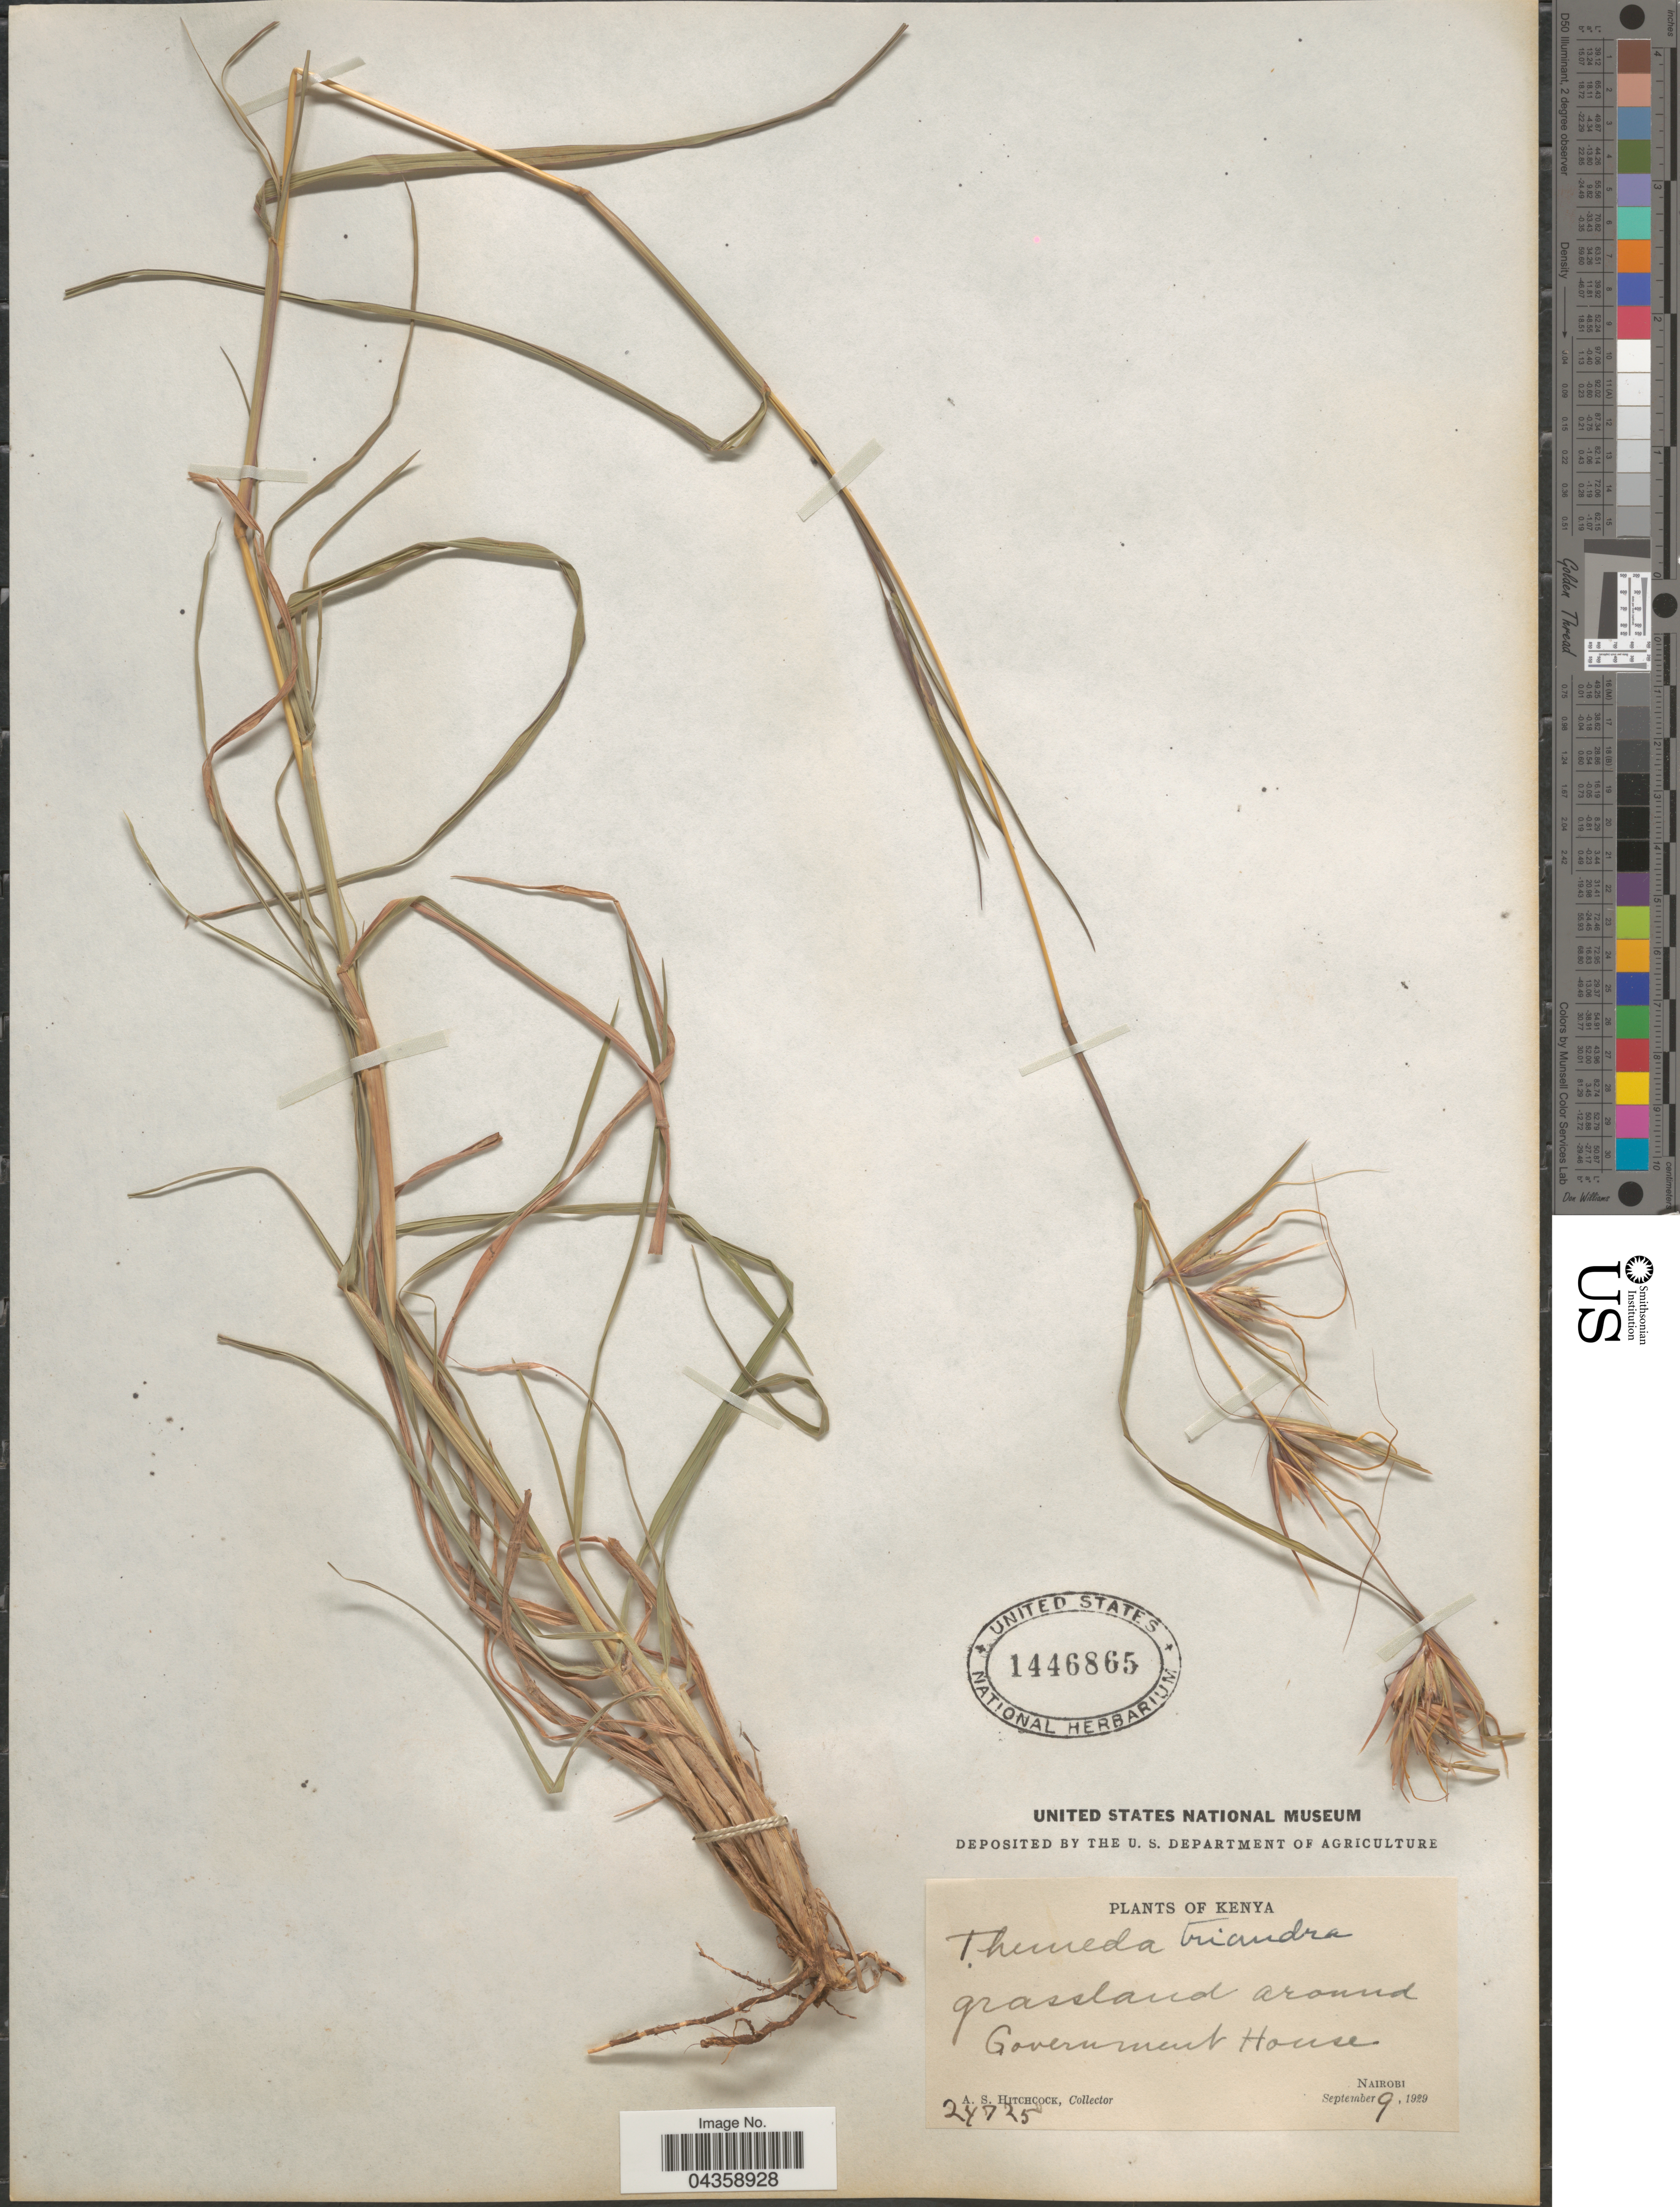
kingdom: Plantae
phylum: Tracheophyta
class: Liliopsida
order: Poales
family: Poaceae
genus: Themeda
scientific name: Themeda triandra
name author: Forssk.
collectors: A. S. Hitchcock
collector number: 24725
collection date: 1929-09-09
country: Kenya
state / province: Nairobi Area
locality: Grassland around Government House.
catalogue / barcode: US 1446865